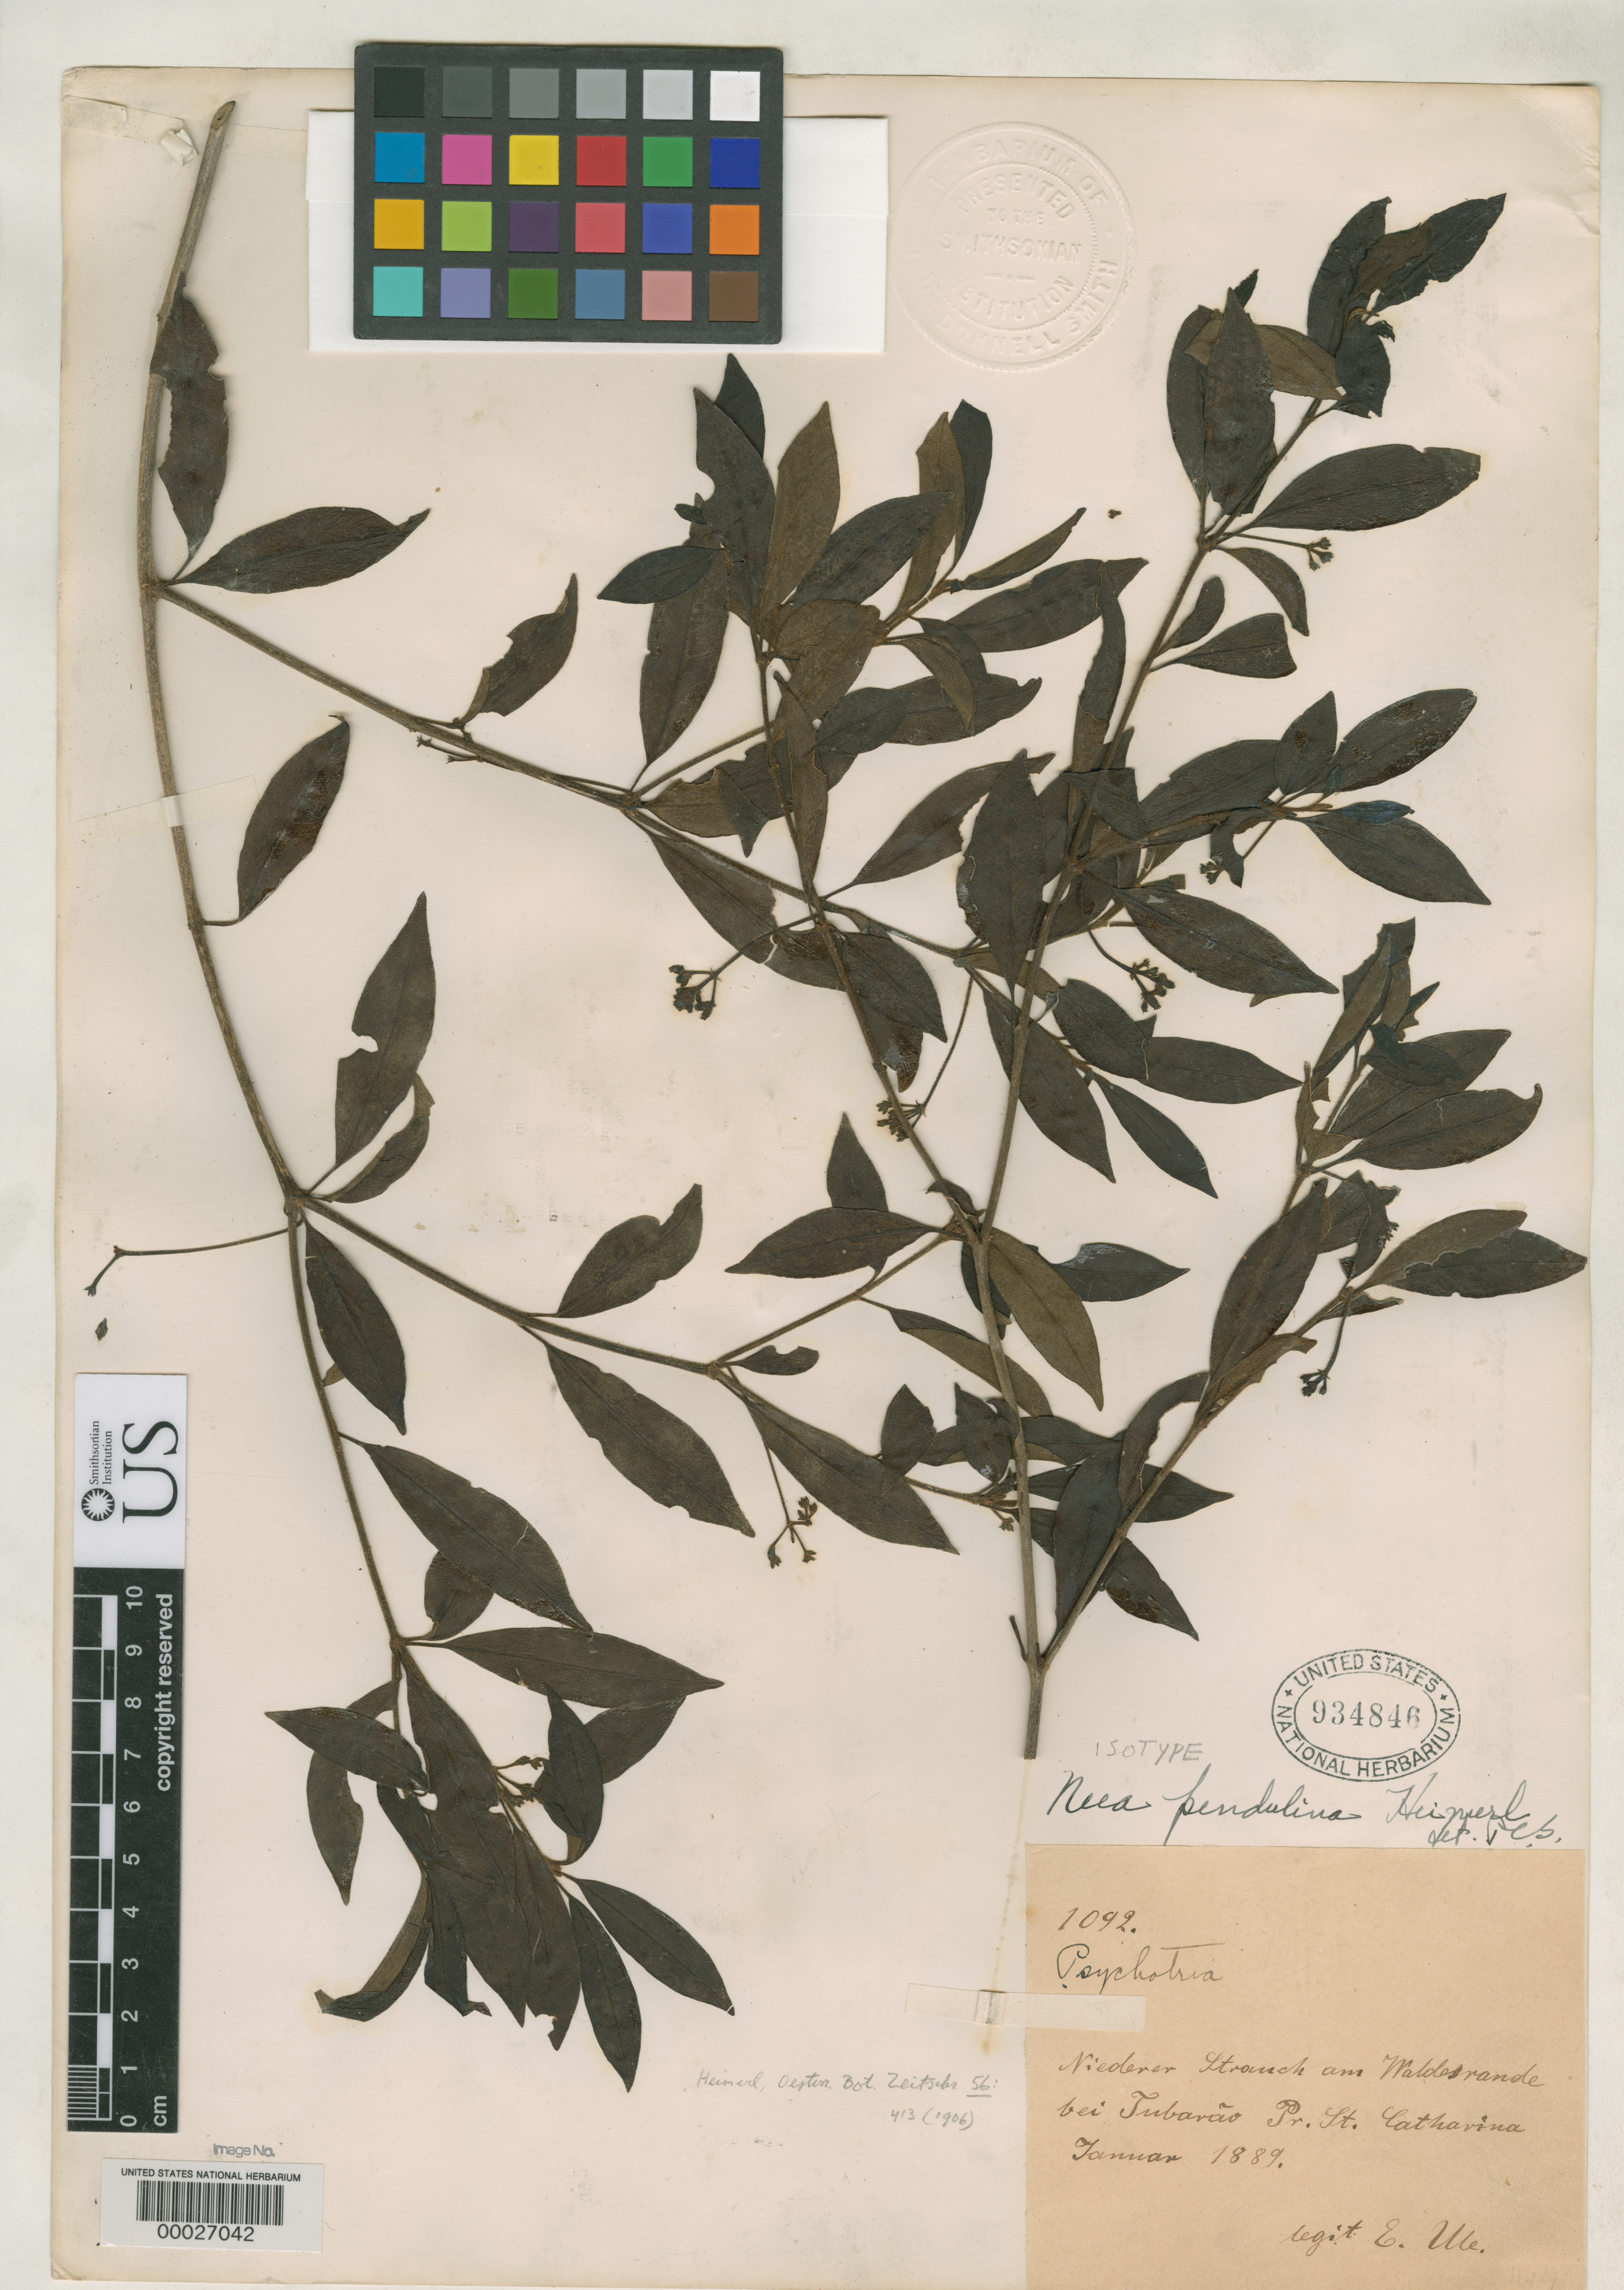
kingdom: Plantae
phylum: Tracheophyta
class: Magnoliopsida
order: Caryophyllales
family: Nyctaginaceae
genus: Neea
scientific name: Neea pendulina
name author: Heimerl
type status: Isotype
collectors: E. H. Ule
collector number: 1092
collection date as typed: Jan 1889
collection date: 1889-01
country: Brazil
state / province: Santa Catarina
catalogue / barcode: US 934846